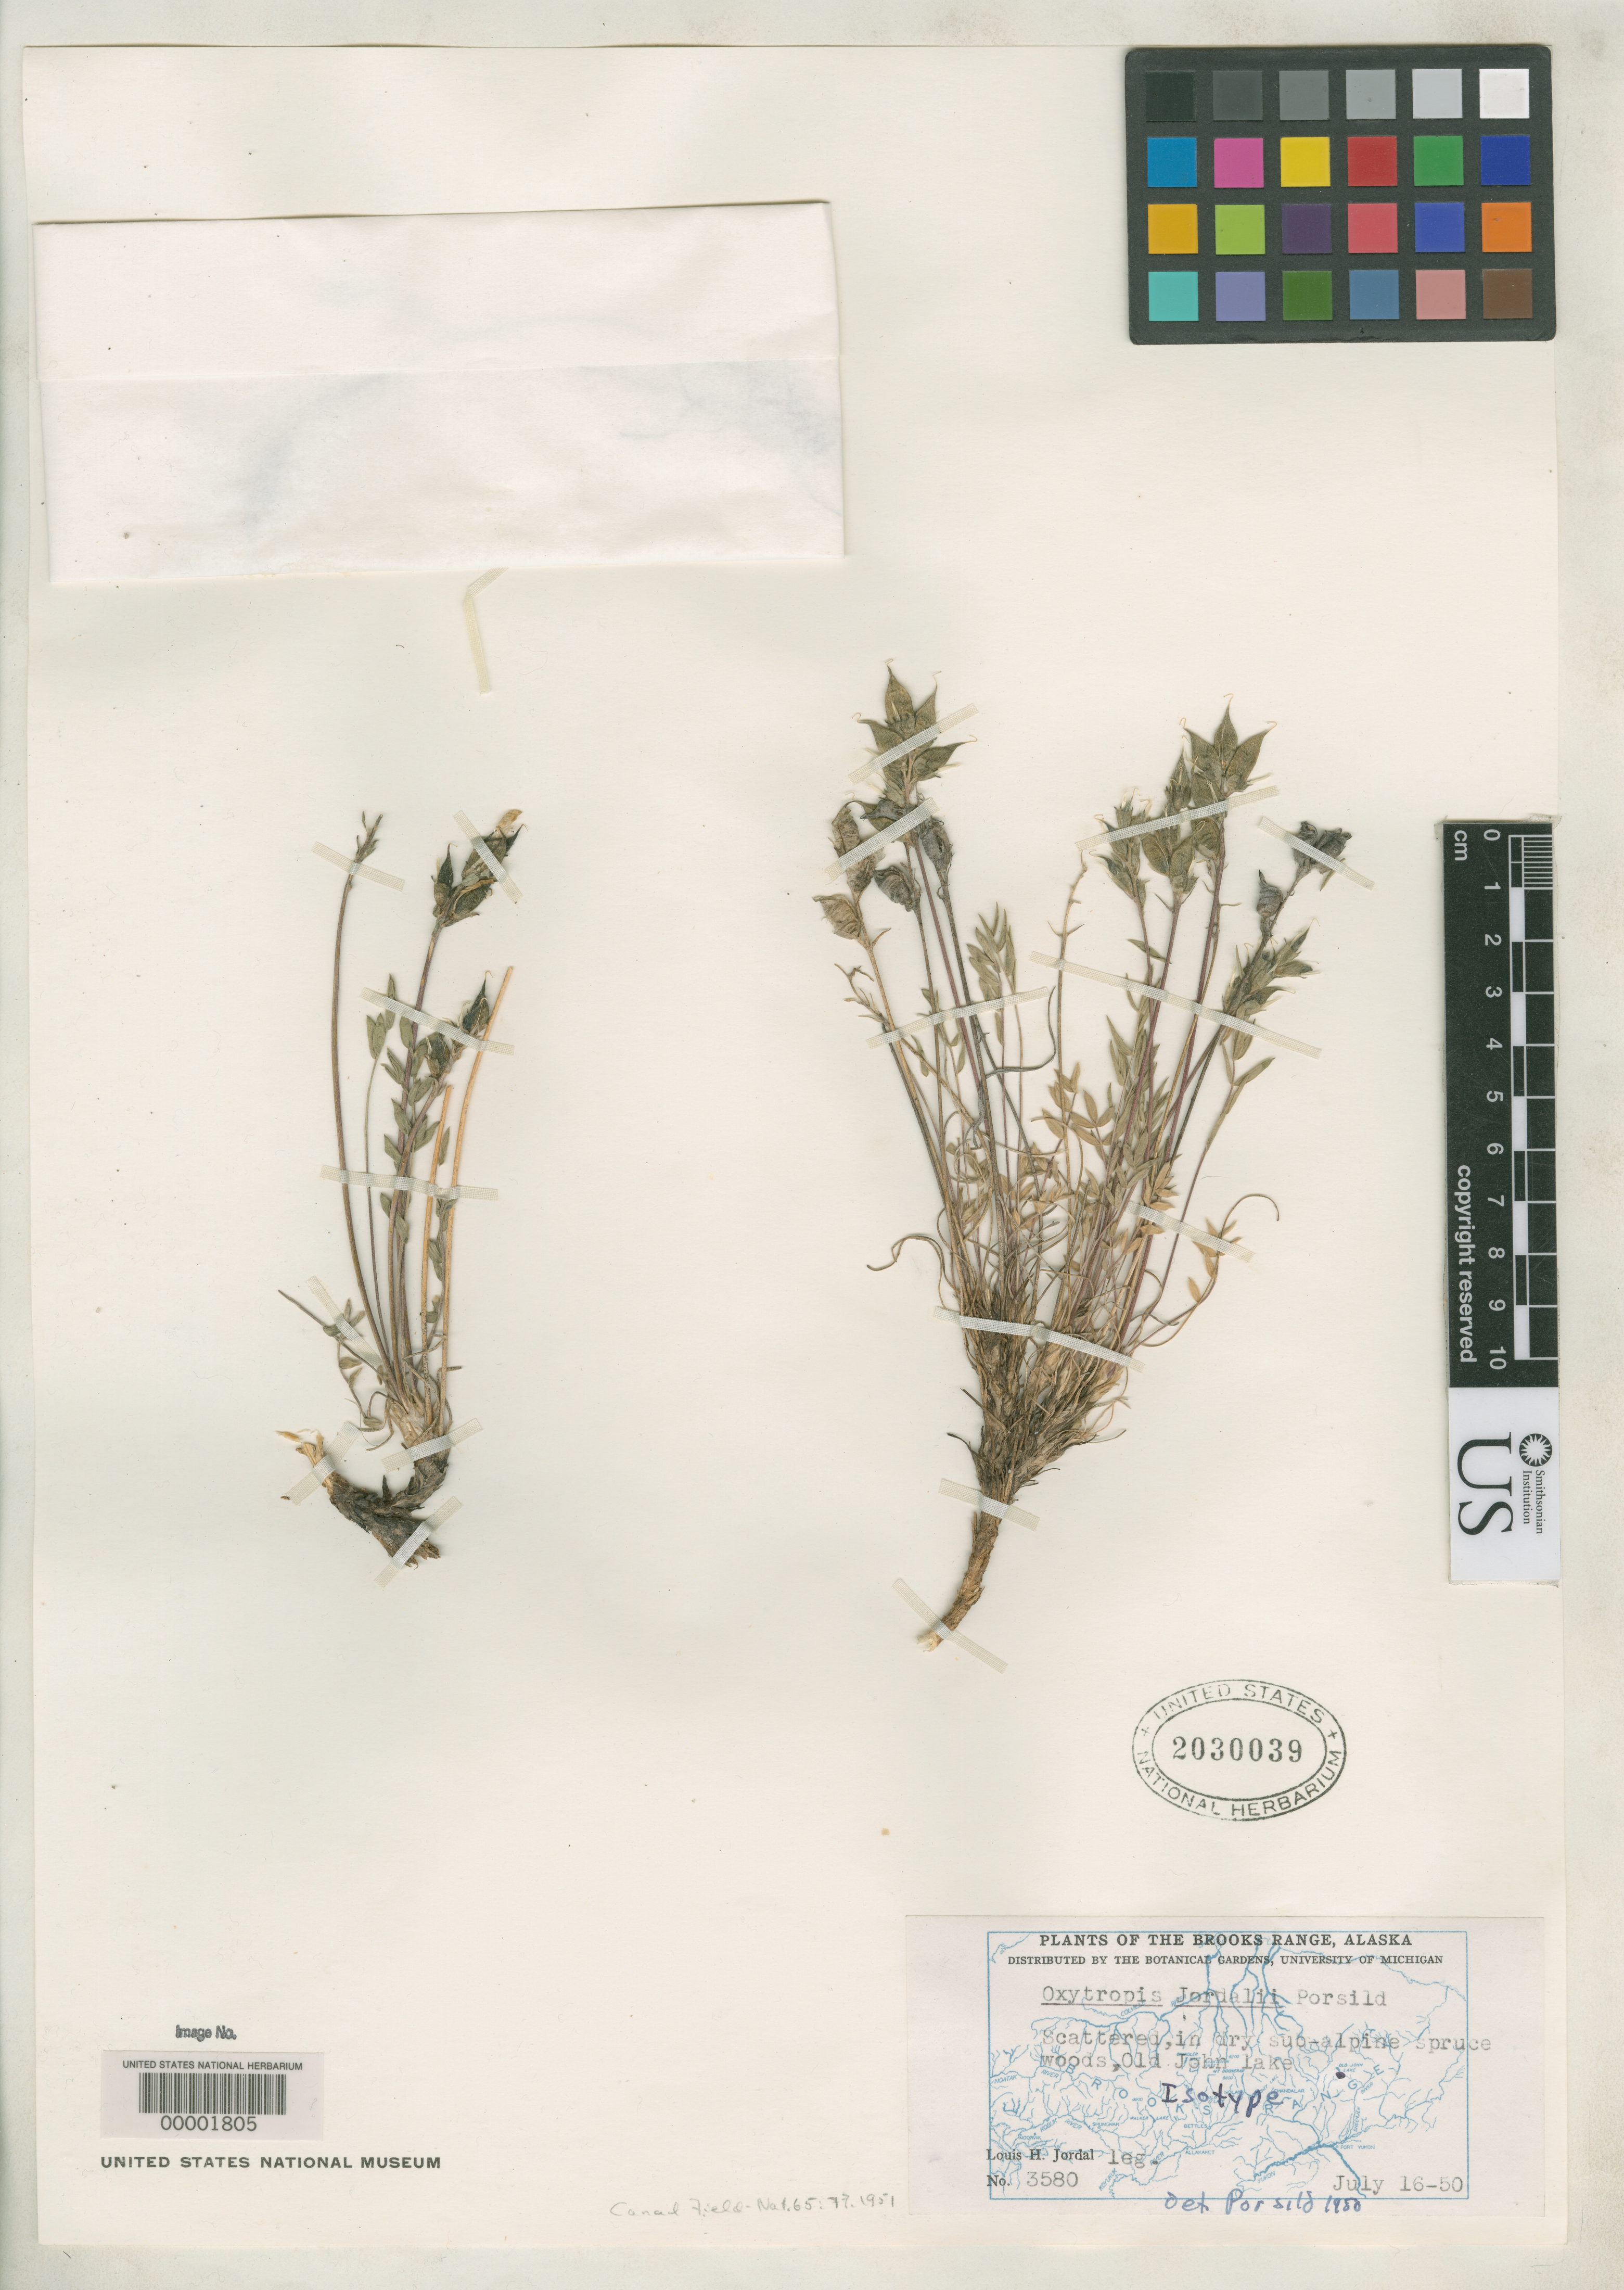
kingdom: Plantae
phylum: Tracheophyta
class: Magnoliopsida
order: Fabales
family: Fabaceae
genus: Oxytropis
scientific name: Oxytropis jordalii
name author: A.E. Porsild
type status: Isotype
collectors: L. Jordal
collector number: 3580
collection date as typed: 16 Jul 1950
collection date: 1950-07-16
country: United States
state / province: Alaska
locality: Brooks Range.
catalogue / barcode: US 2030039